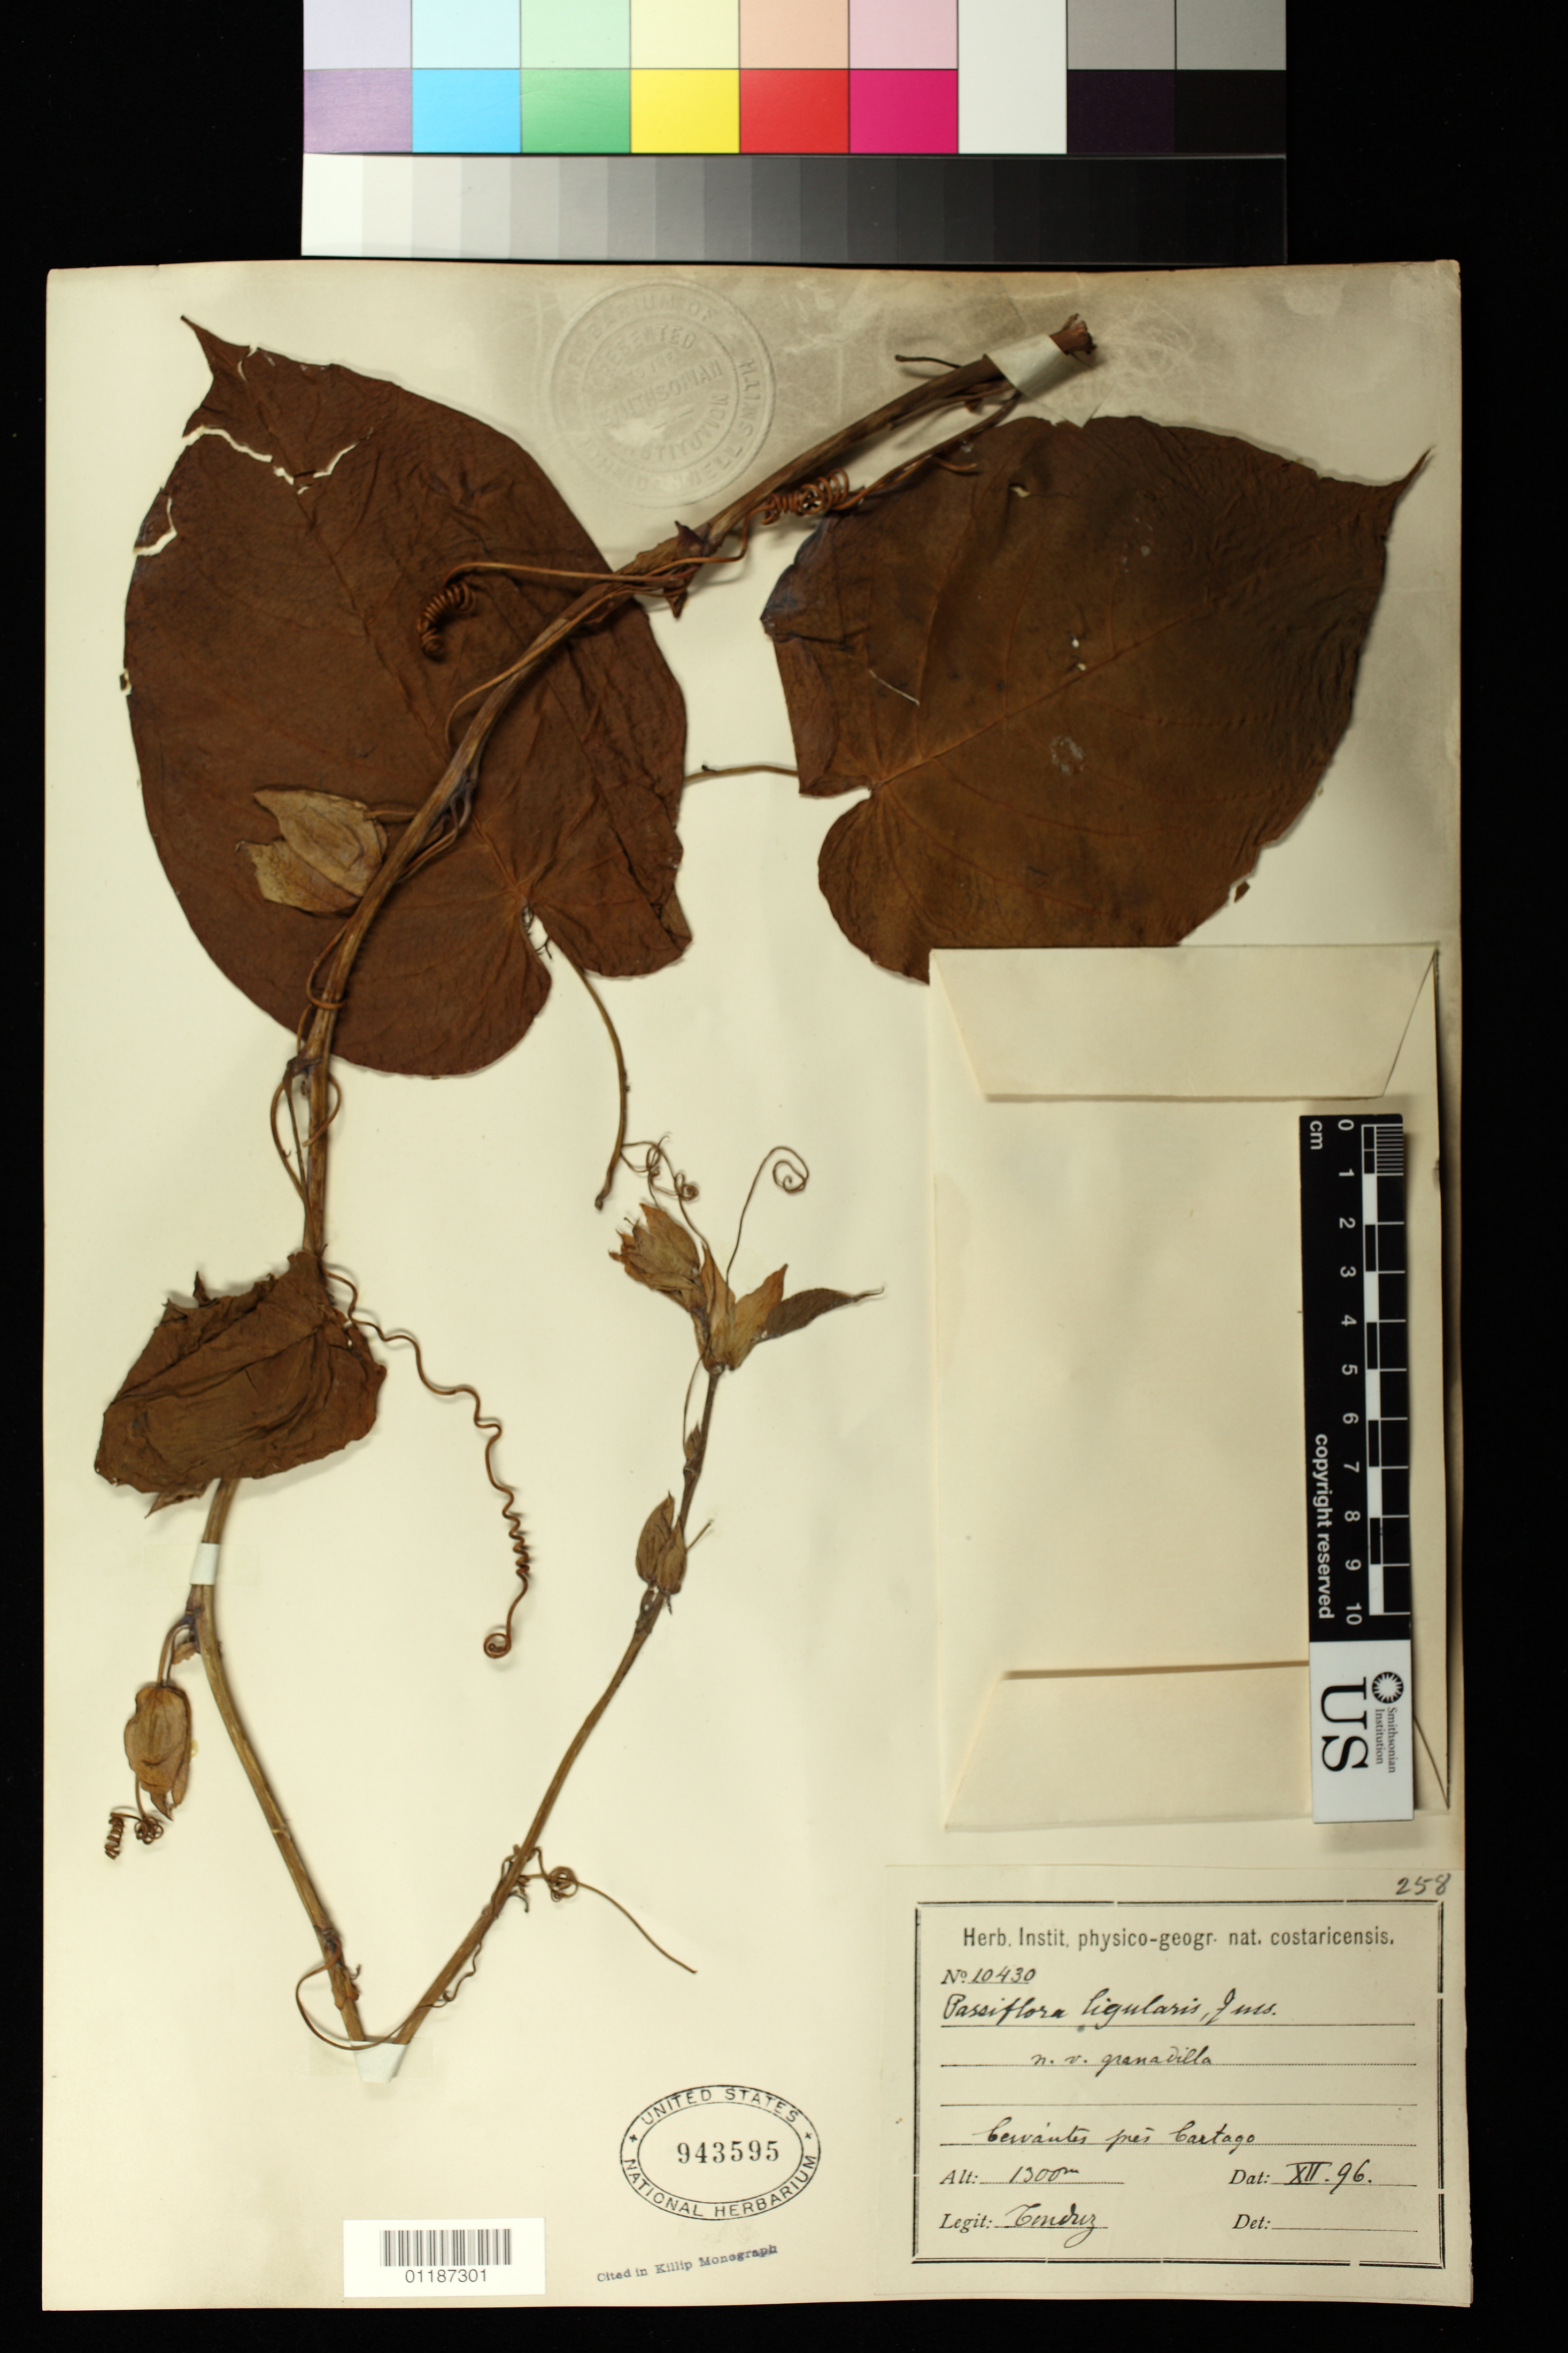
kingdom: Plantae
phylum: Tracheophyta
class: Magnoliopsida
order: Malpighiales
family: Passifloraceae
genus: Passiflora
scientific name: Passiflora ligularis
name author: Juss.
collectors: A. Tonduz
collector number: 10430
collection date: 1996-12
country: Costa Rica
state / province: Cartago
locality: Cervantes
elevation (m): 1300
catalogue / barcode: US 943595